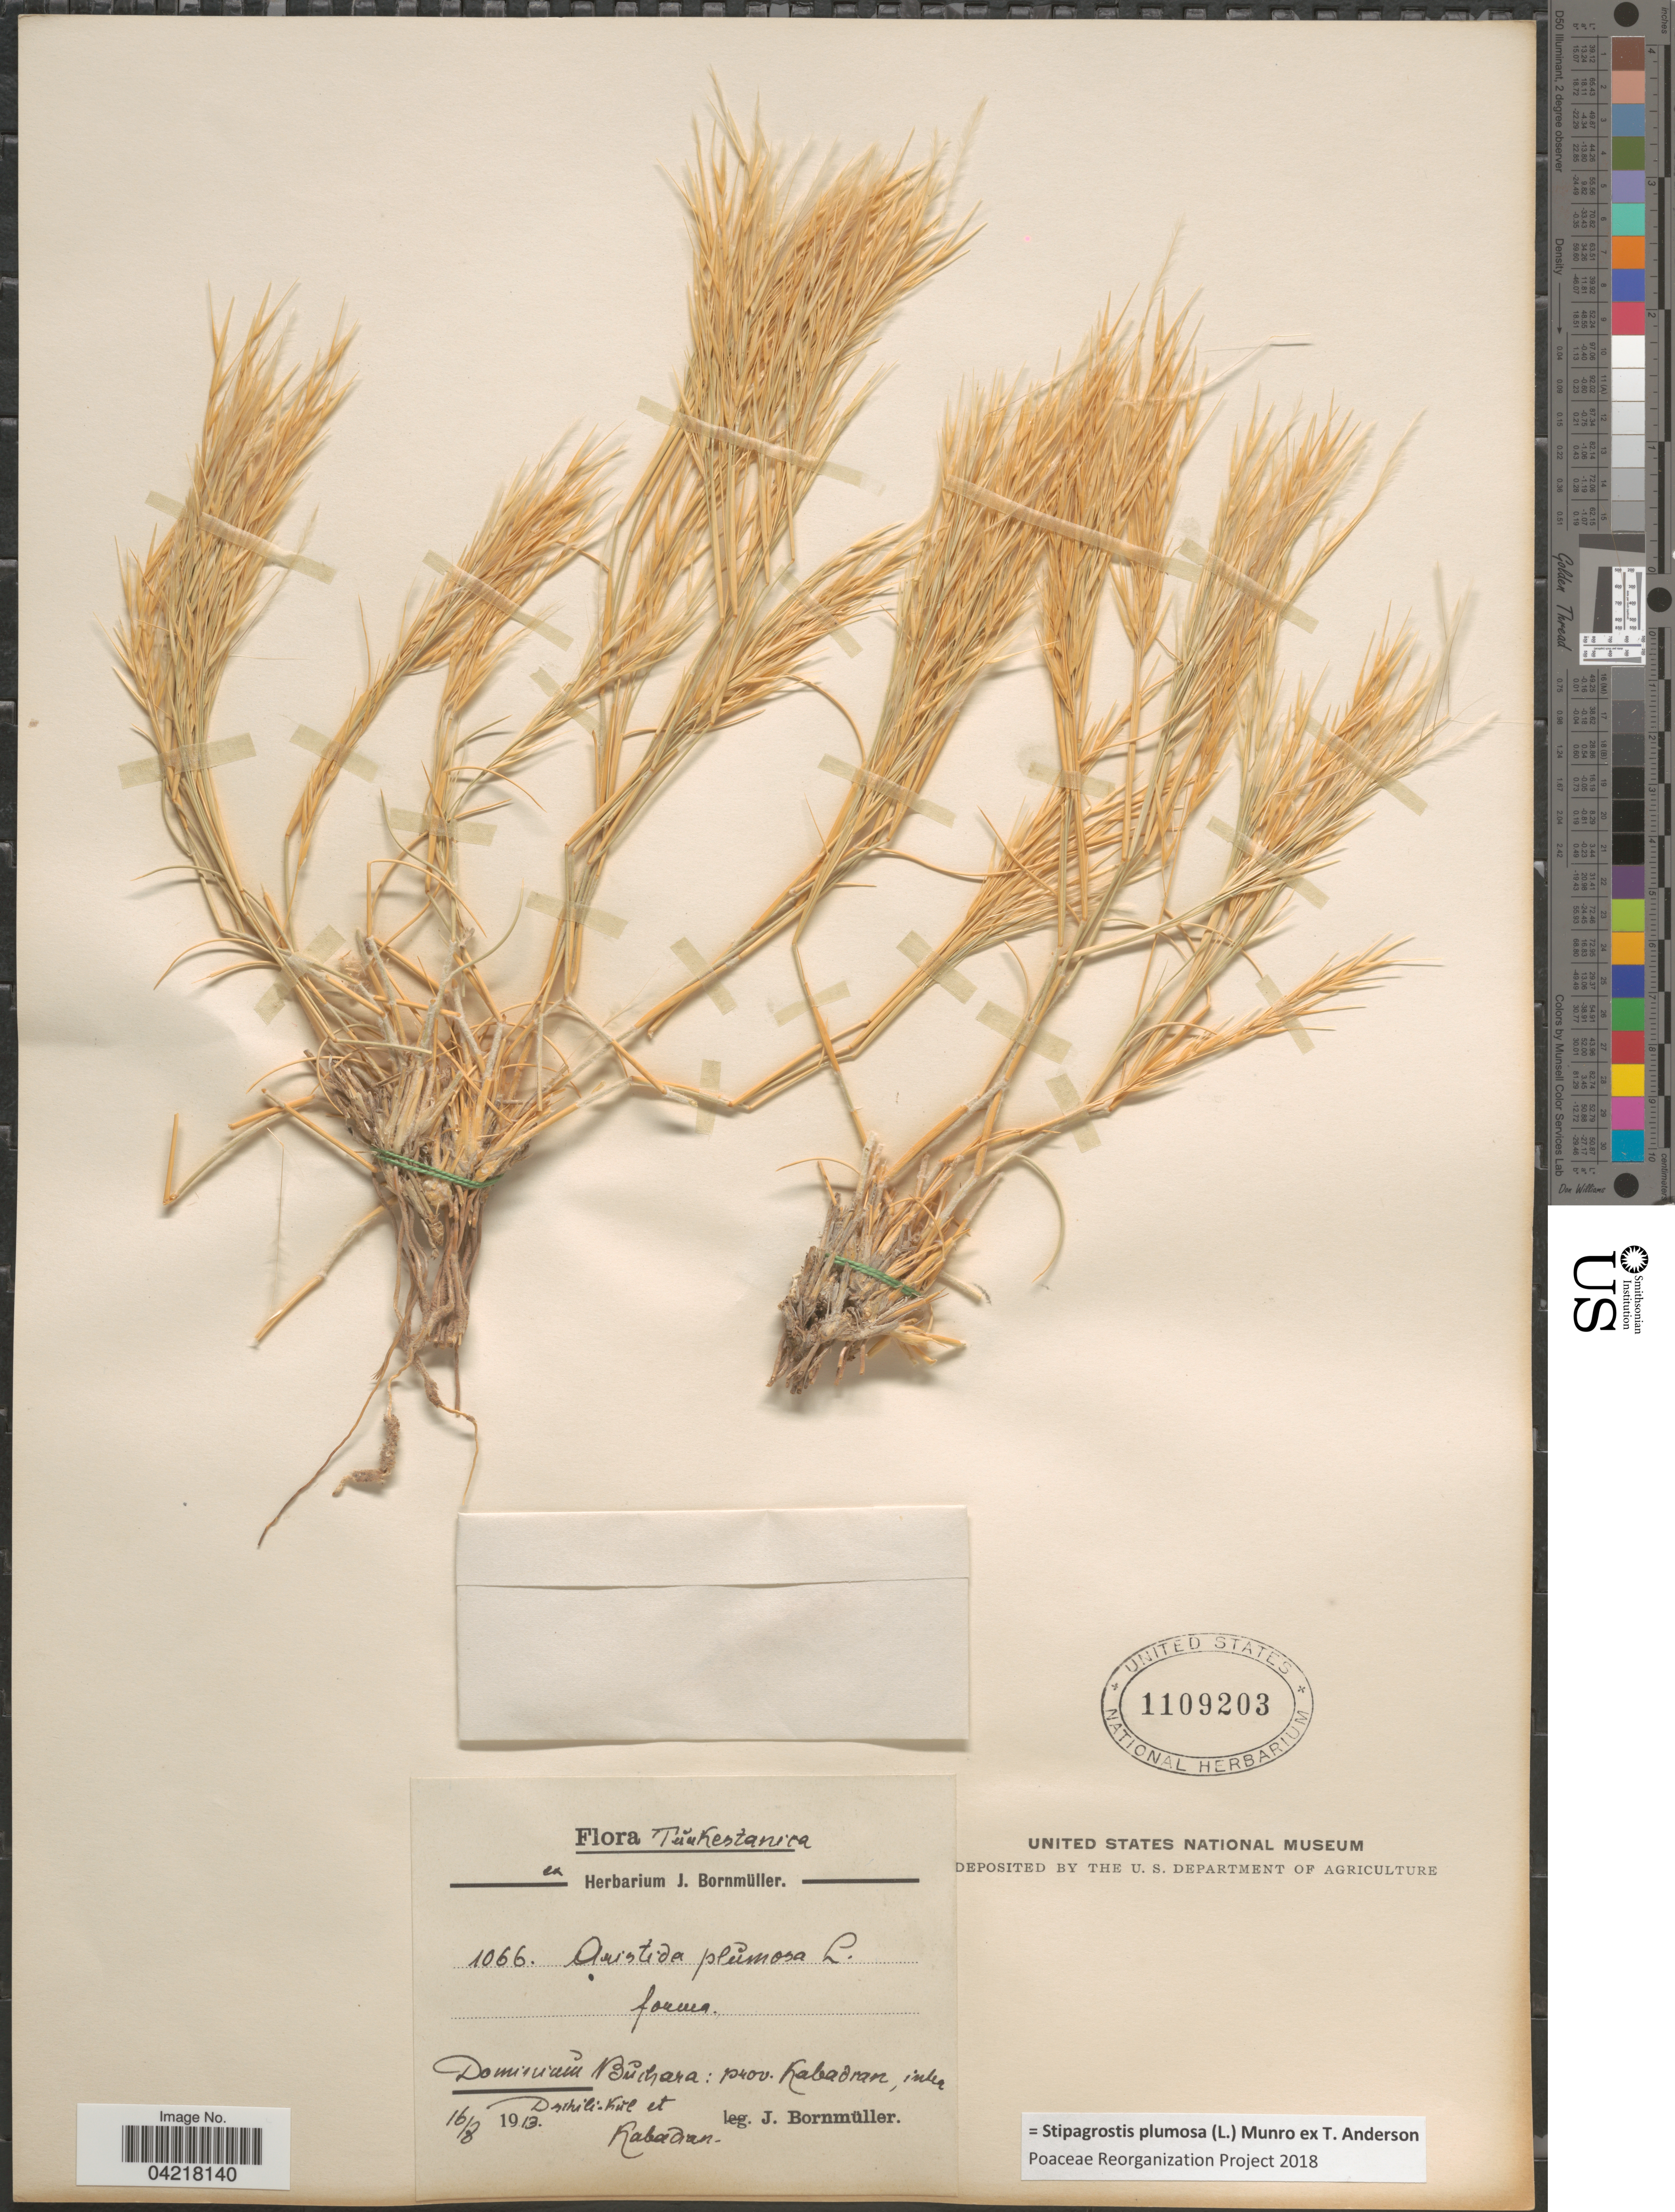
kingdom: Plantae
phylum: Tracheophyta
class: Liliopsida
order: Poales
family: Poaceae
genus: Stipagrostis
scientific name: Stipagrostis plumosa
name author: (L.) Munro ex T. Anderson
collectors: J. Bornmüller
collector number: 1066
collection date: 1913-08-16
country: Uzbekistan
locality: Tůrkestanica. Dominiåm Bůchara: prov. Kabadran, inter Dschili-Kŭl et Kabadran.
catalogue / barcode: US 1109203